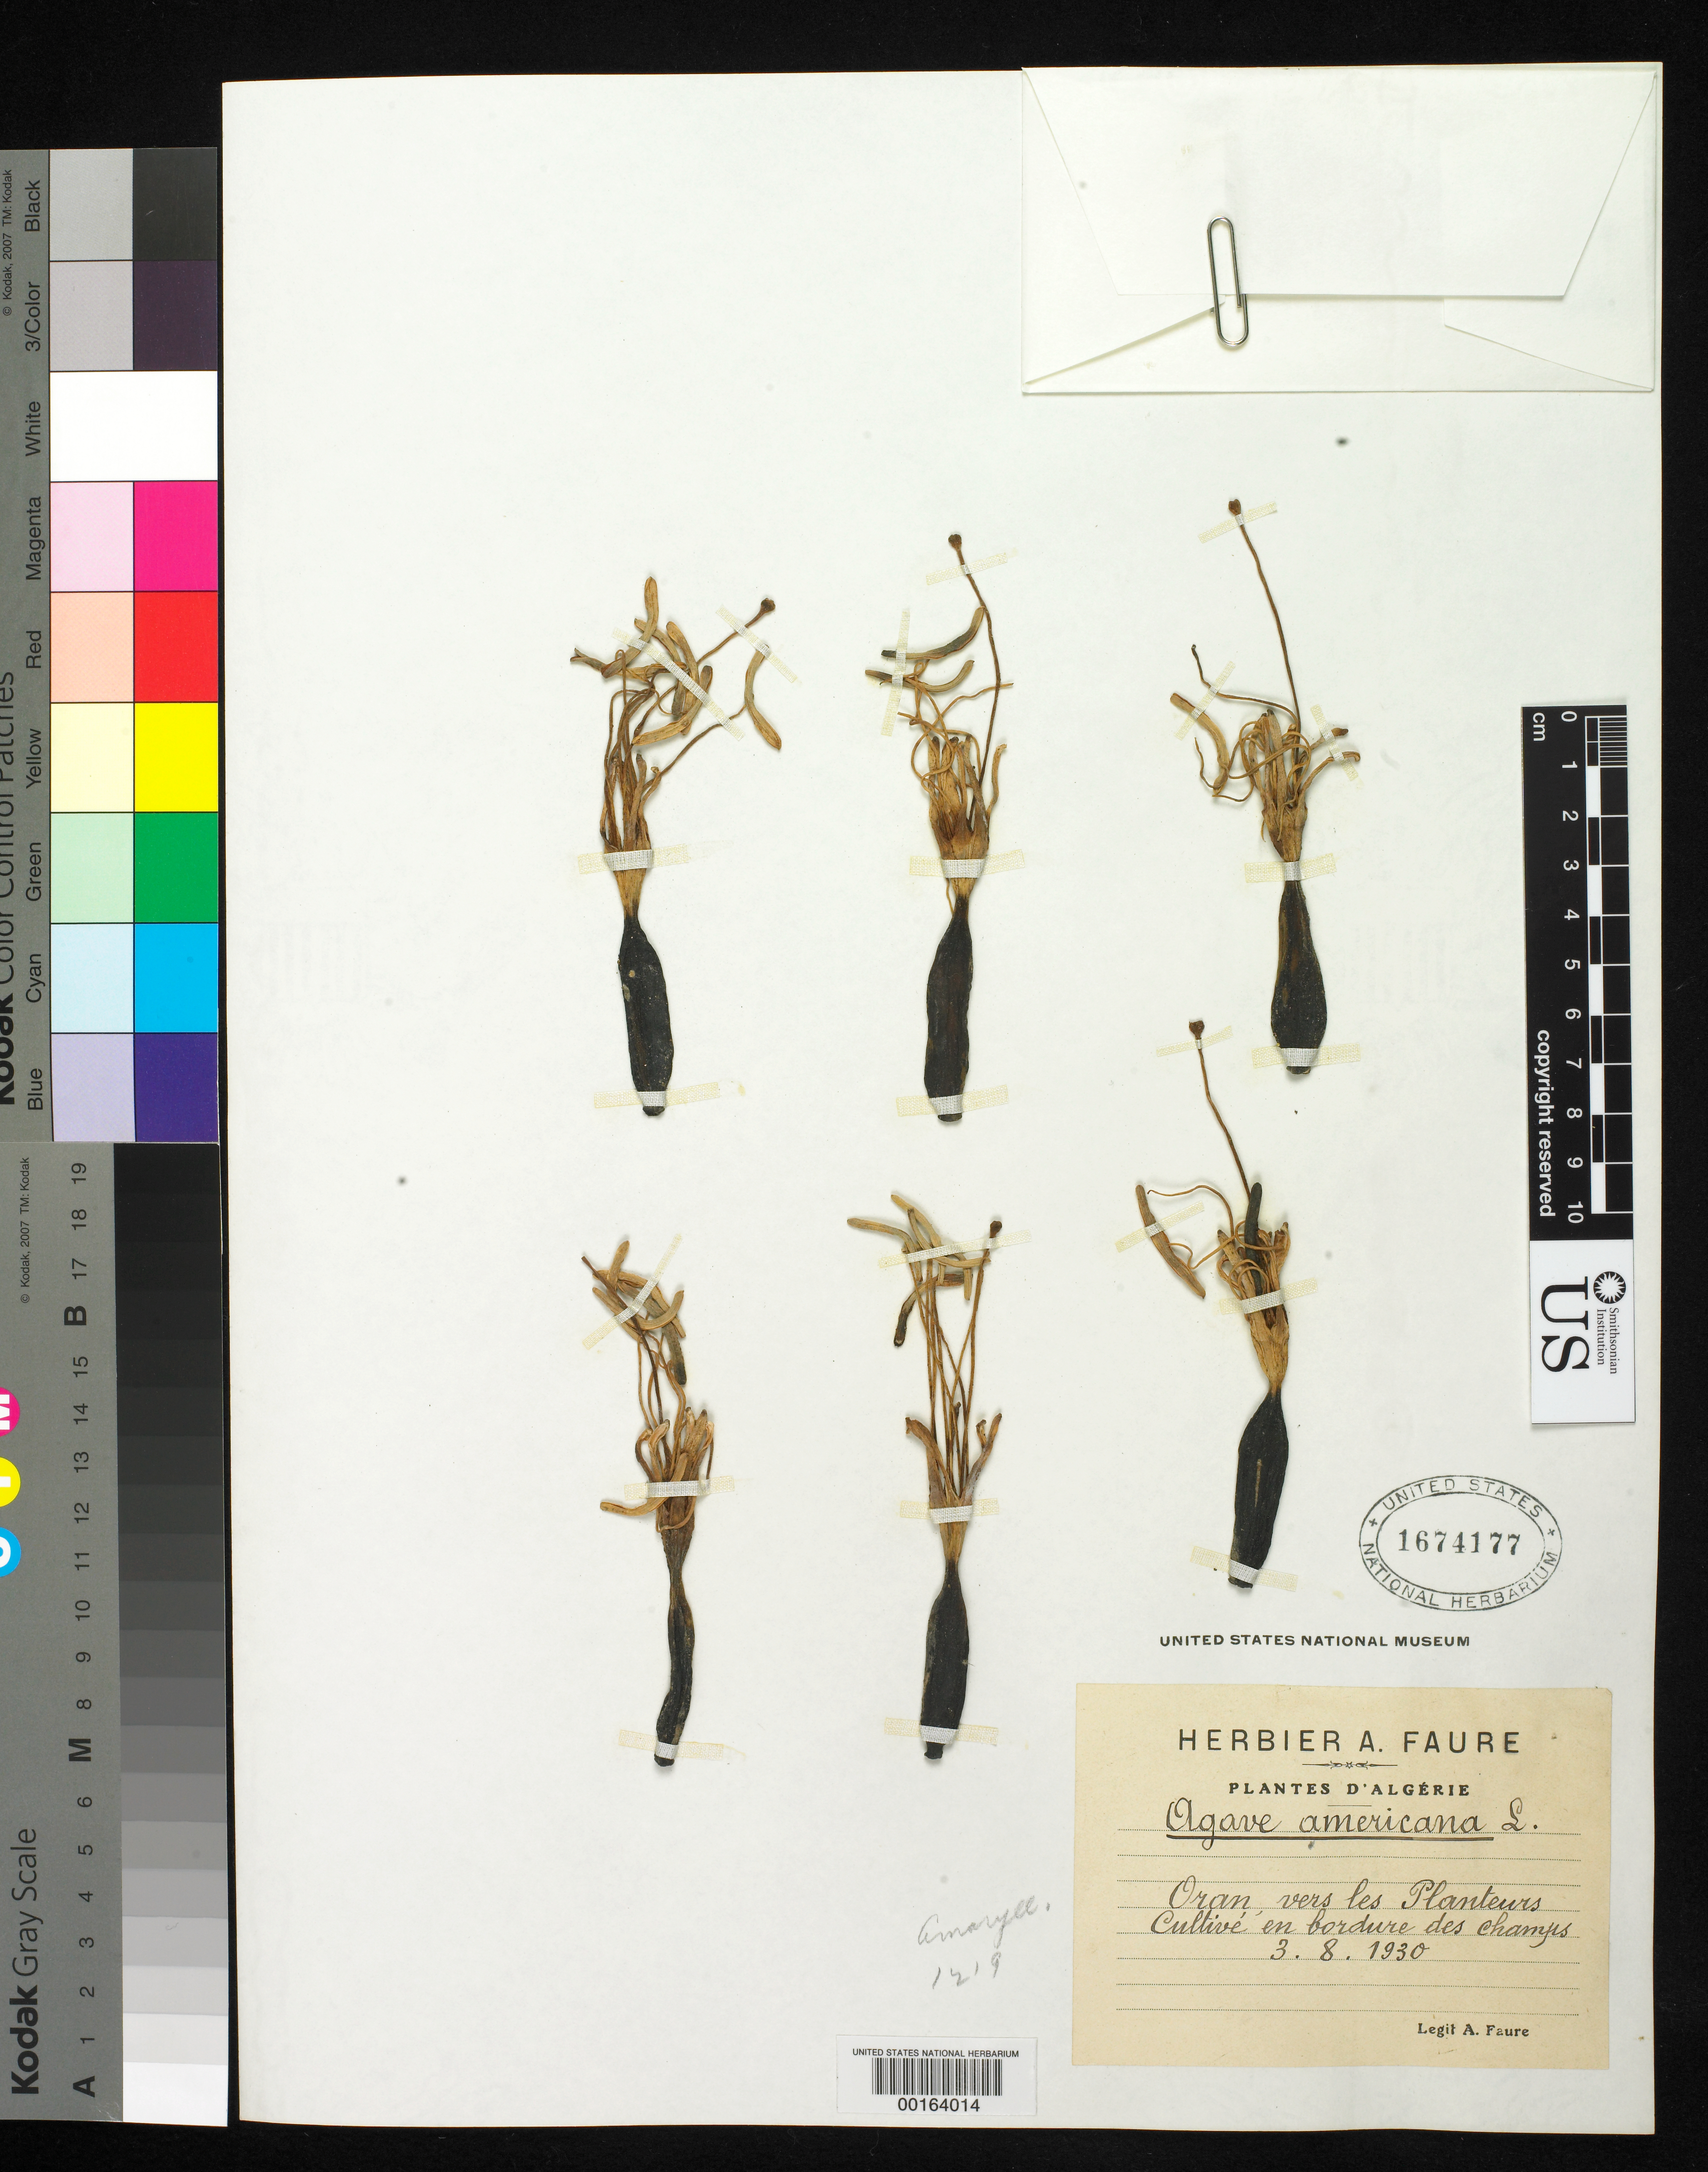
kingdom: Plantae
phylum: Tracheophyta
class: Liliopsida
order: Asparagales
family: Asparagaceae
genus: Agave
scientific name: Agave americana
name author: L.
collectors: A. Faurie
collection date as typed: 03 Aug 1930 or 08 Mar 1930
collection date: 1930-03-08 or 1930-08-03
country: Algeria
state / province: Oran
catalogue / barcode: US 1674177